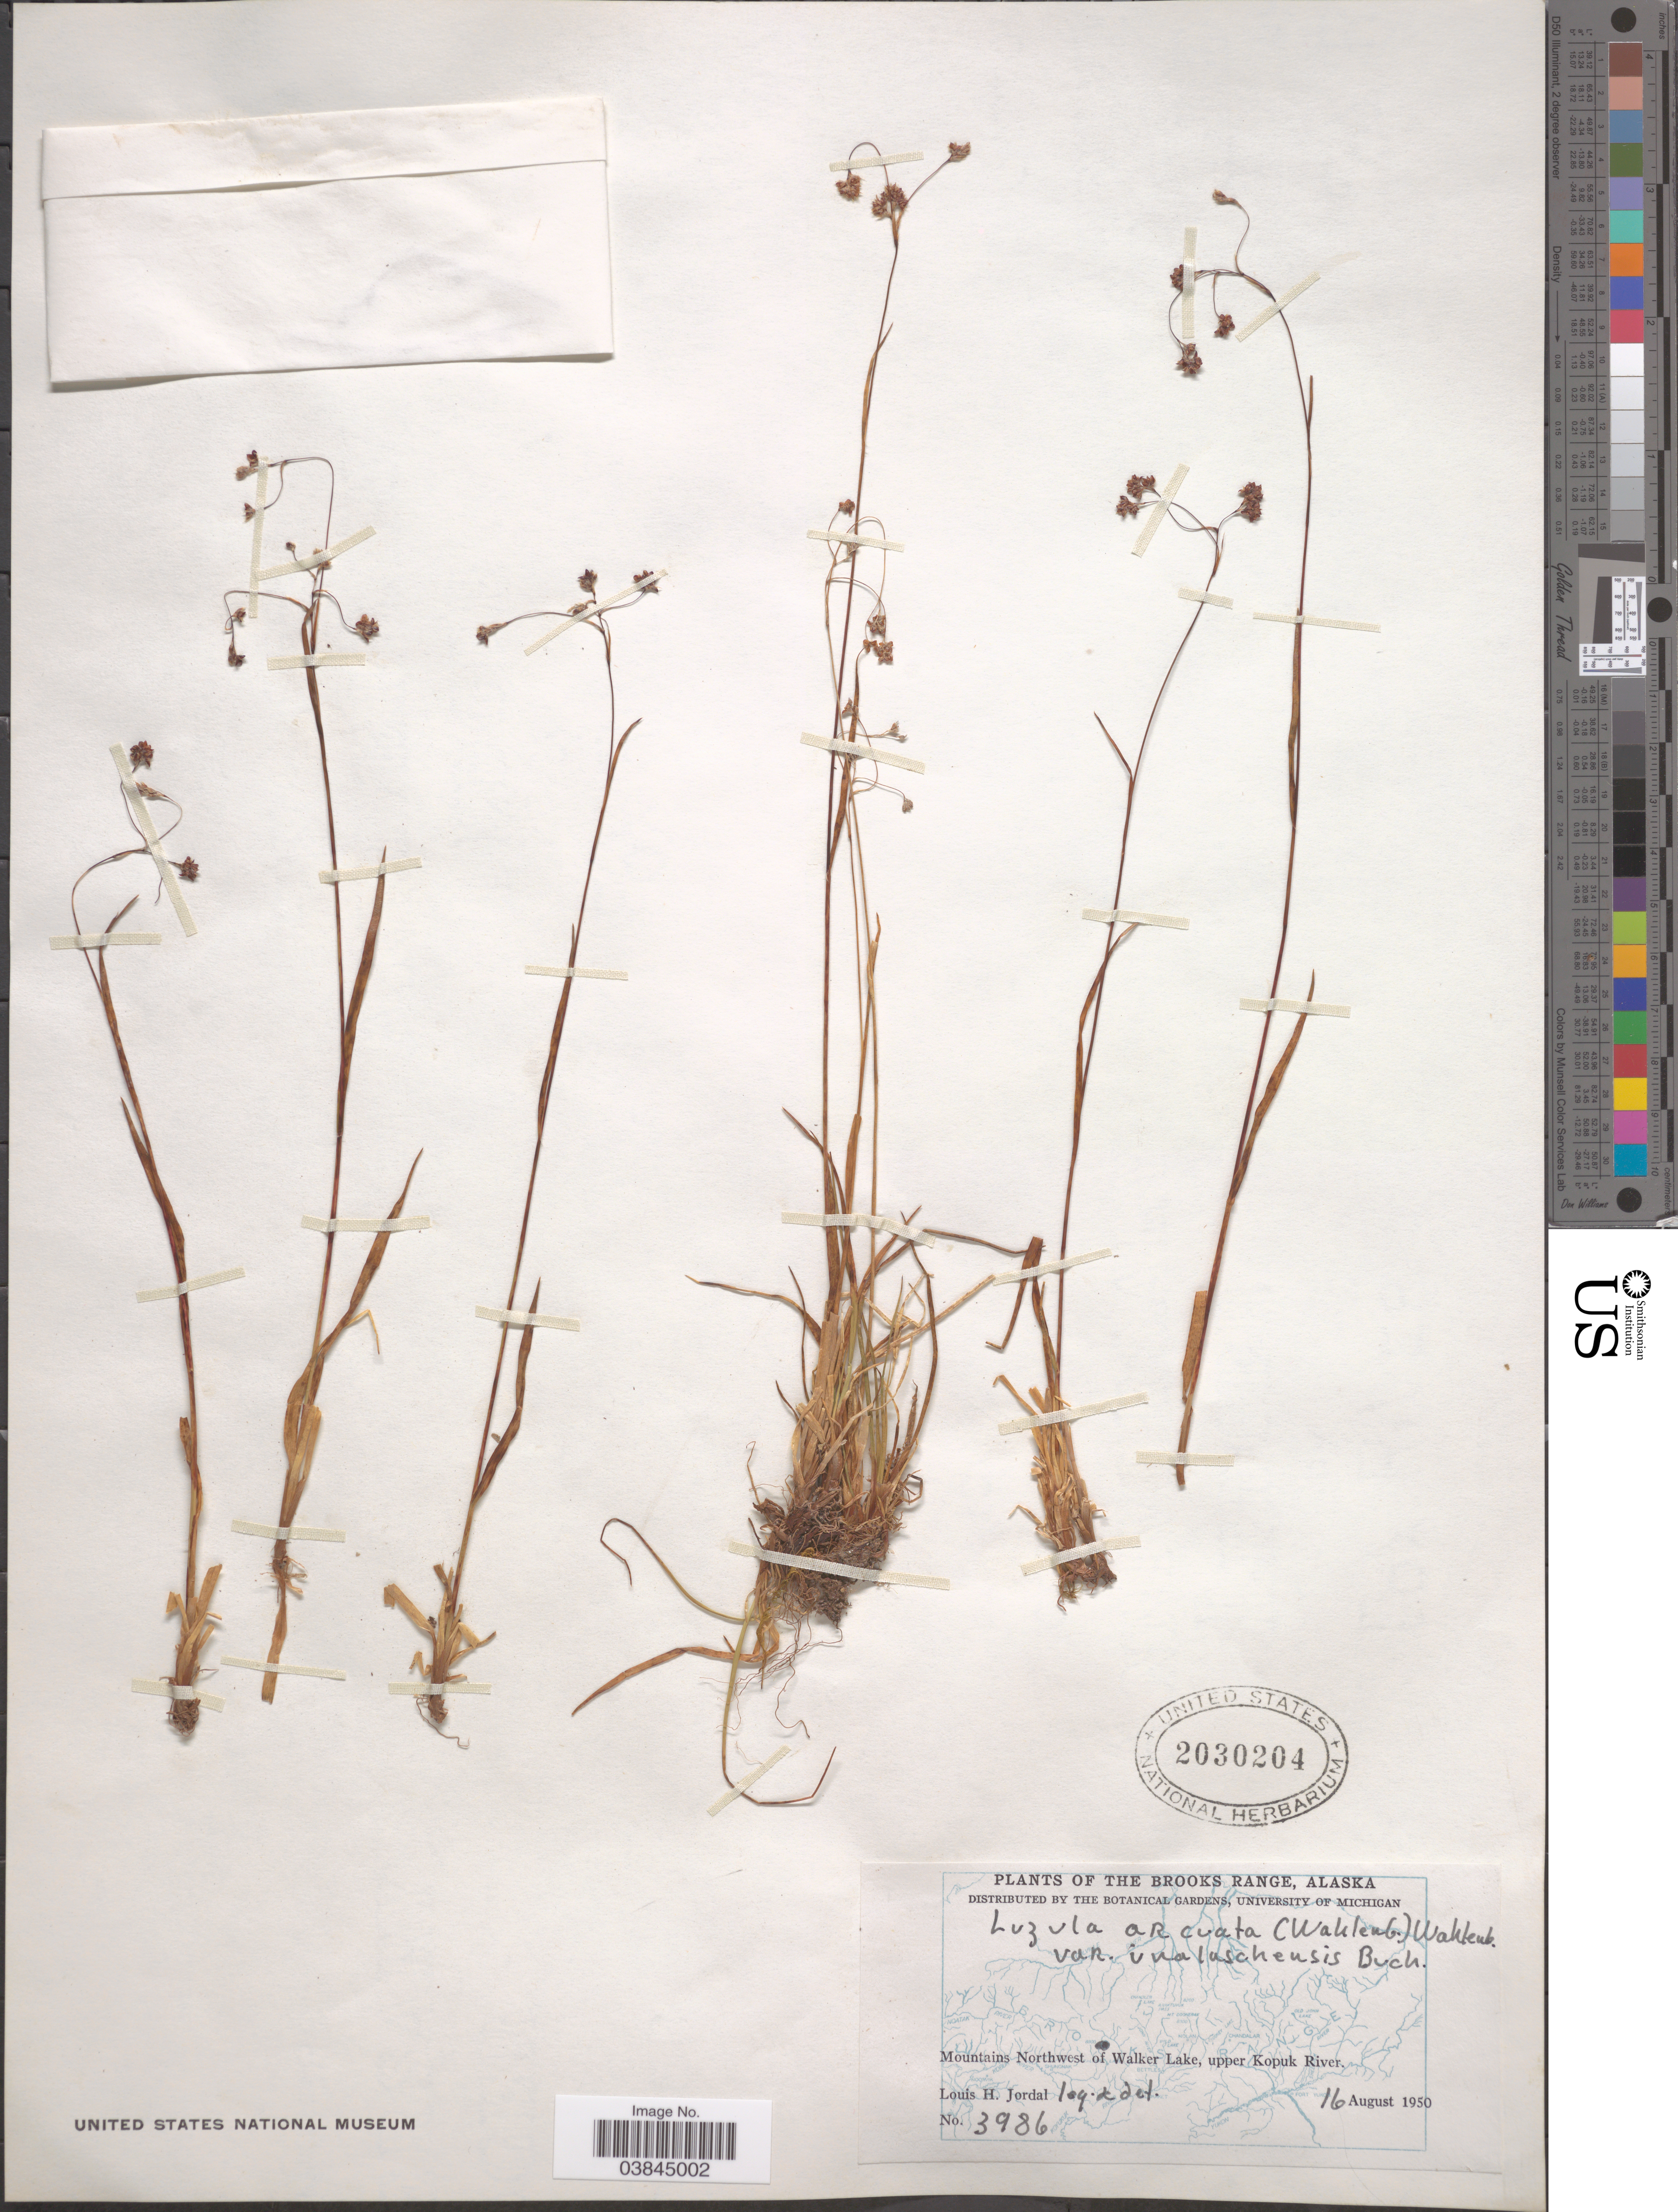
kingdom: Plantae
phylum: Tracheophyta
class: Liliopsida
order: Poales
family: Juncaceae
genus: Luzula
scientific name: Luzula arcuata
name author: (Wahlenb.) Sw.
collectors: L. Jordal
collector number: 3986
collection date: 1950-08-16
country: United States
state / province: Alaska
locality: The Brooks Range. Mountains Northwest of Walker Lake, upper Kopuk River.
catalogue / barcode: US 2030204